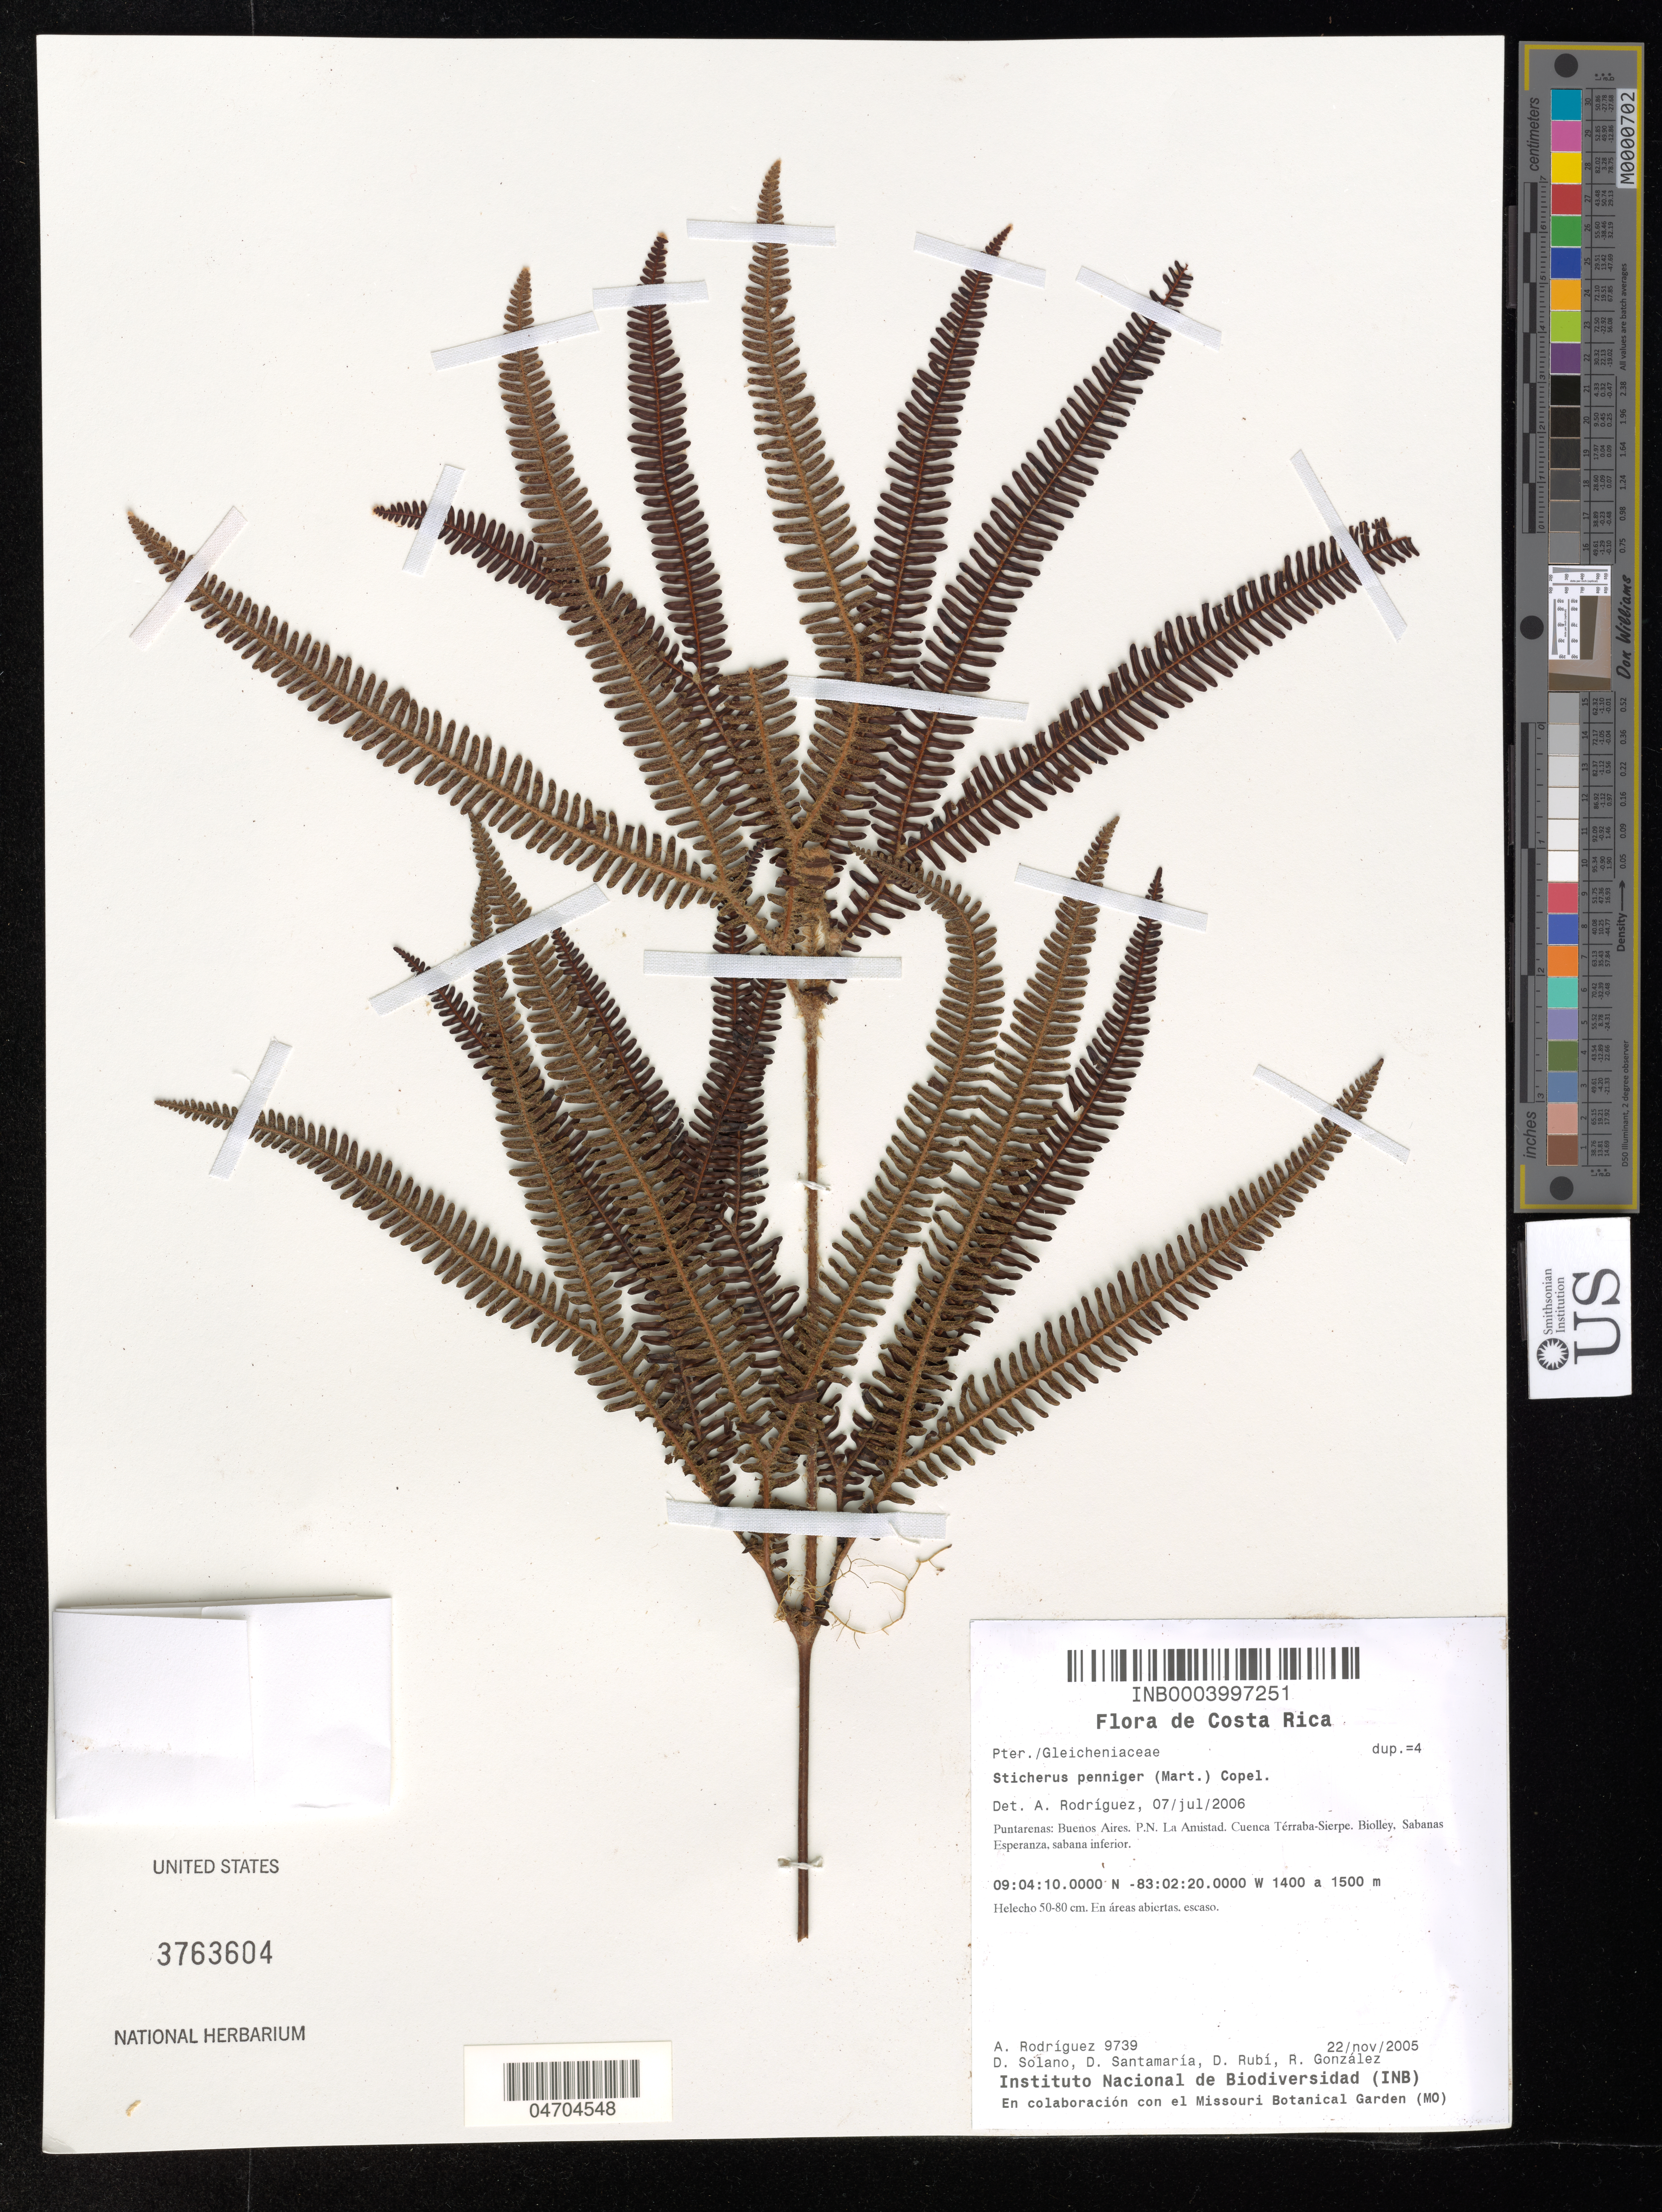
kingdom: Plantae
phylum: Tracheophyta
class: Polypodiopsida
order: Gleicheniales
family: Gleicheniaceae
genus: Sticherus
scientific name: Sticherus penniger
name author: (Mart.) Copel.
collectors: A. Rodríguez, D. Solano, D. Santamaria, D. Rubio & R. González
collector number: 9739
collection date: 2005-11-22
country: Costa Rica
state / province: Puntarenas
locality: Buenos Aires. P.N. La Amistad. Cuenca Térraba-Sierpe. Biolley, Sabanas Esperanza, sabana inferior.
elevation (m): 1400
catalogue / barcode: US 3763604